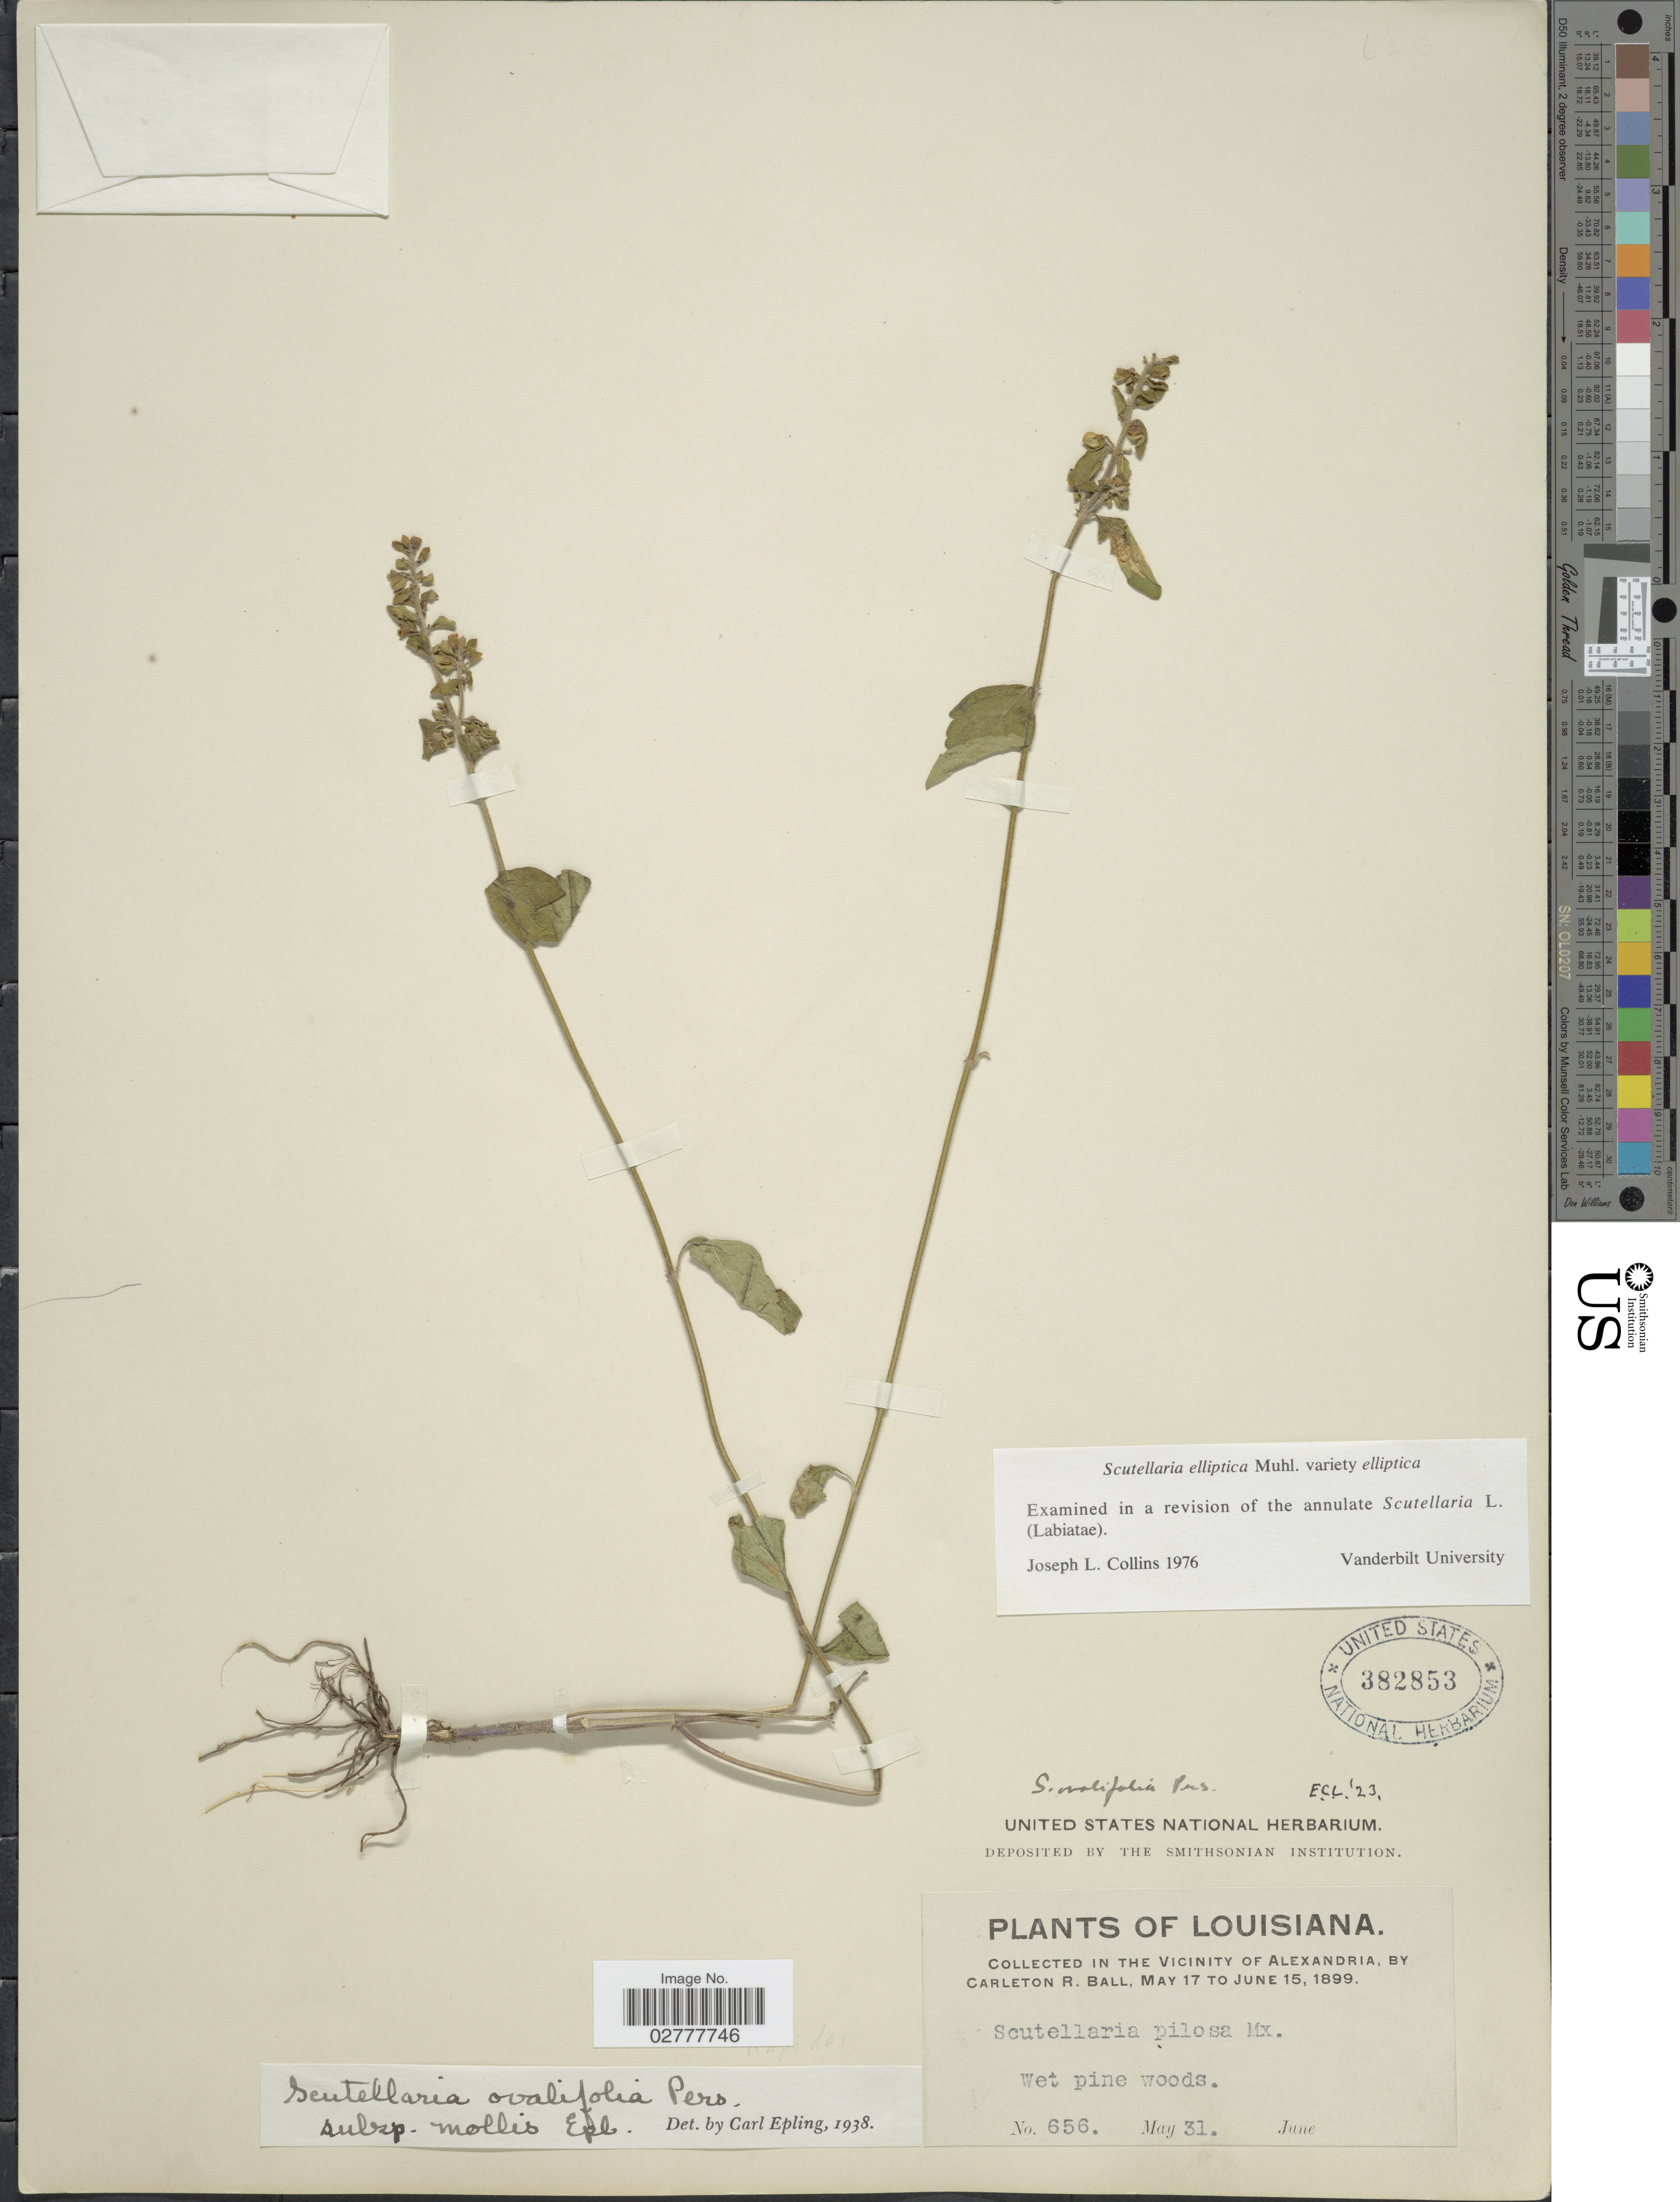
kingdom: Plantae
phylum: Tracheophyta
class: Magnoliopsida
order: Lamiales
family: Lamiaceae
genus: Scutellaria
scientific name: Scutellaria elliptica var. elliptica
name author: Muhl.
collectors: C. R. Ball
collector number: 656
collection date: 1899-05-31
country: United States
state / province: Louisiana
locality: In the vicinity of Alexandria.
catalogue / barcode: US 382853